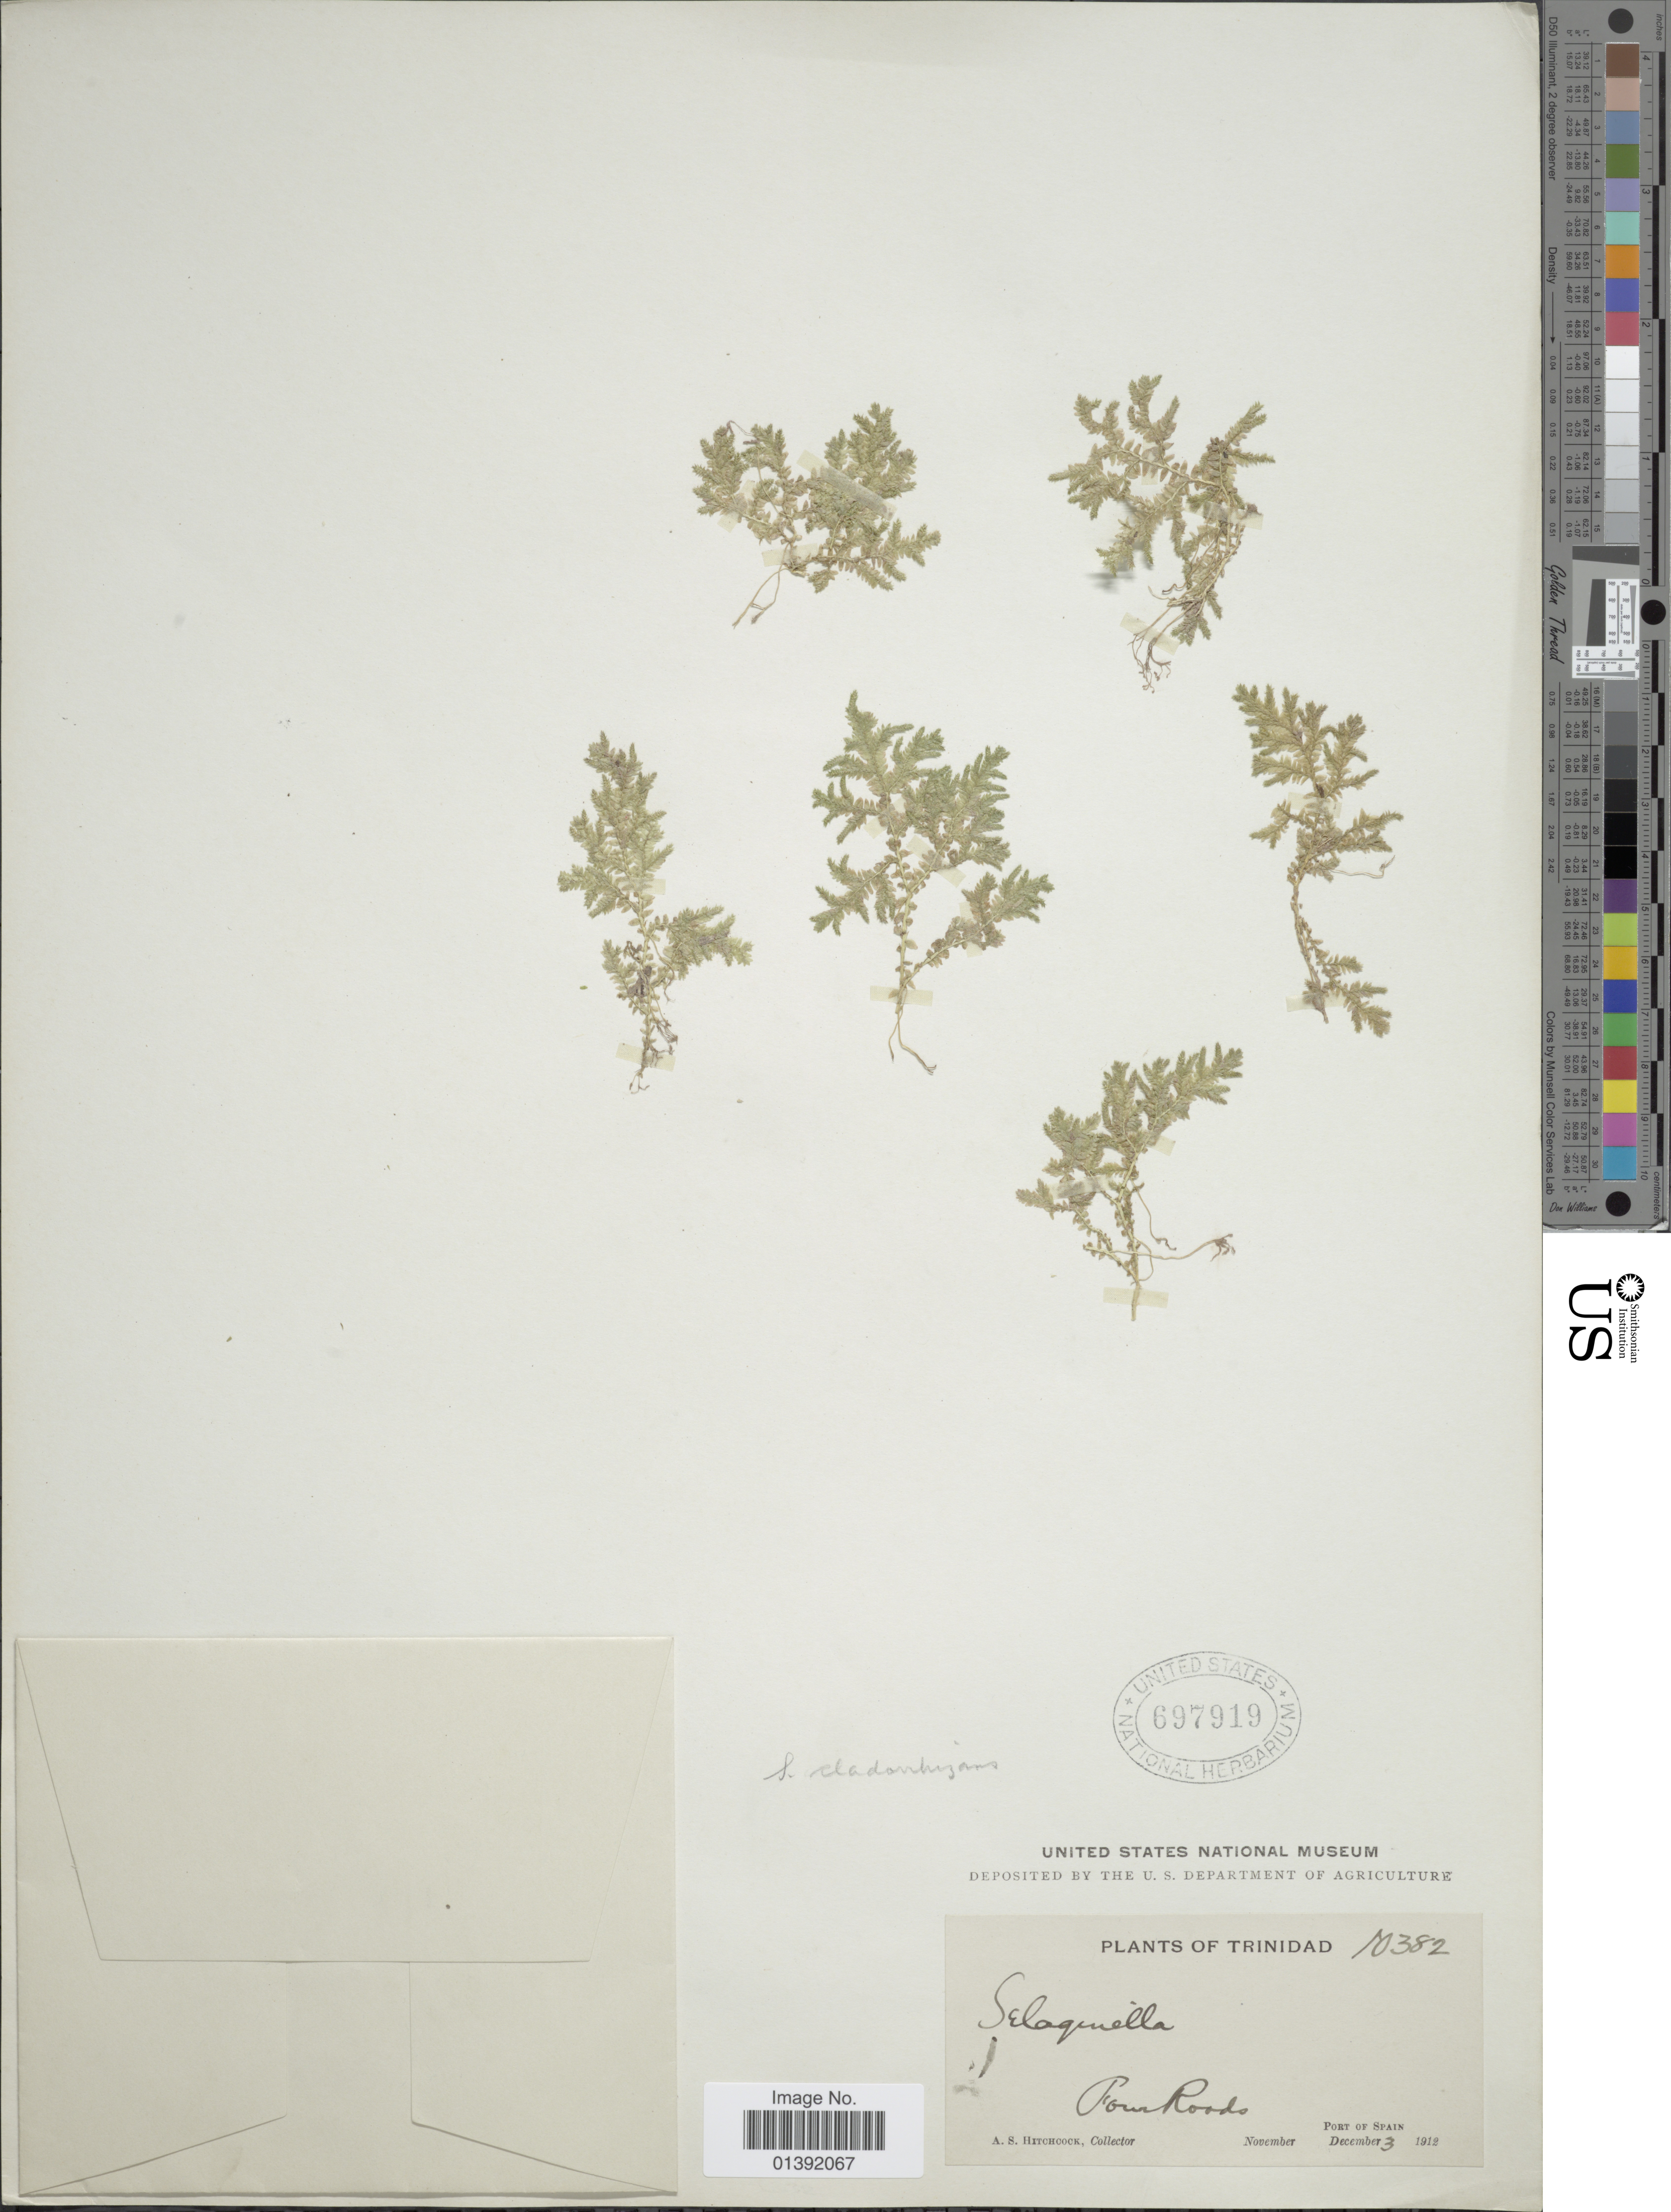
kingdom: Plantae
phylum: Tracheophyta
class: Lycopodiopsida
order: Selaginellales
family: Selaginellaceae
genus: Selaginella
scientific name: Selaginella tenella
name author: (P. Beauv.) Spring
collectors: A. S. Hitchcock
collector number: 10382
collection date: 1912-12-03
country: Trinidad and Tobago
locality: Trinidad, Port of Spain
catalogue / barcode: US 667919